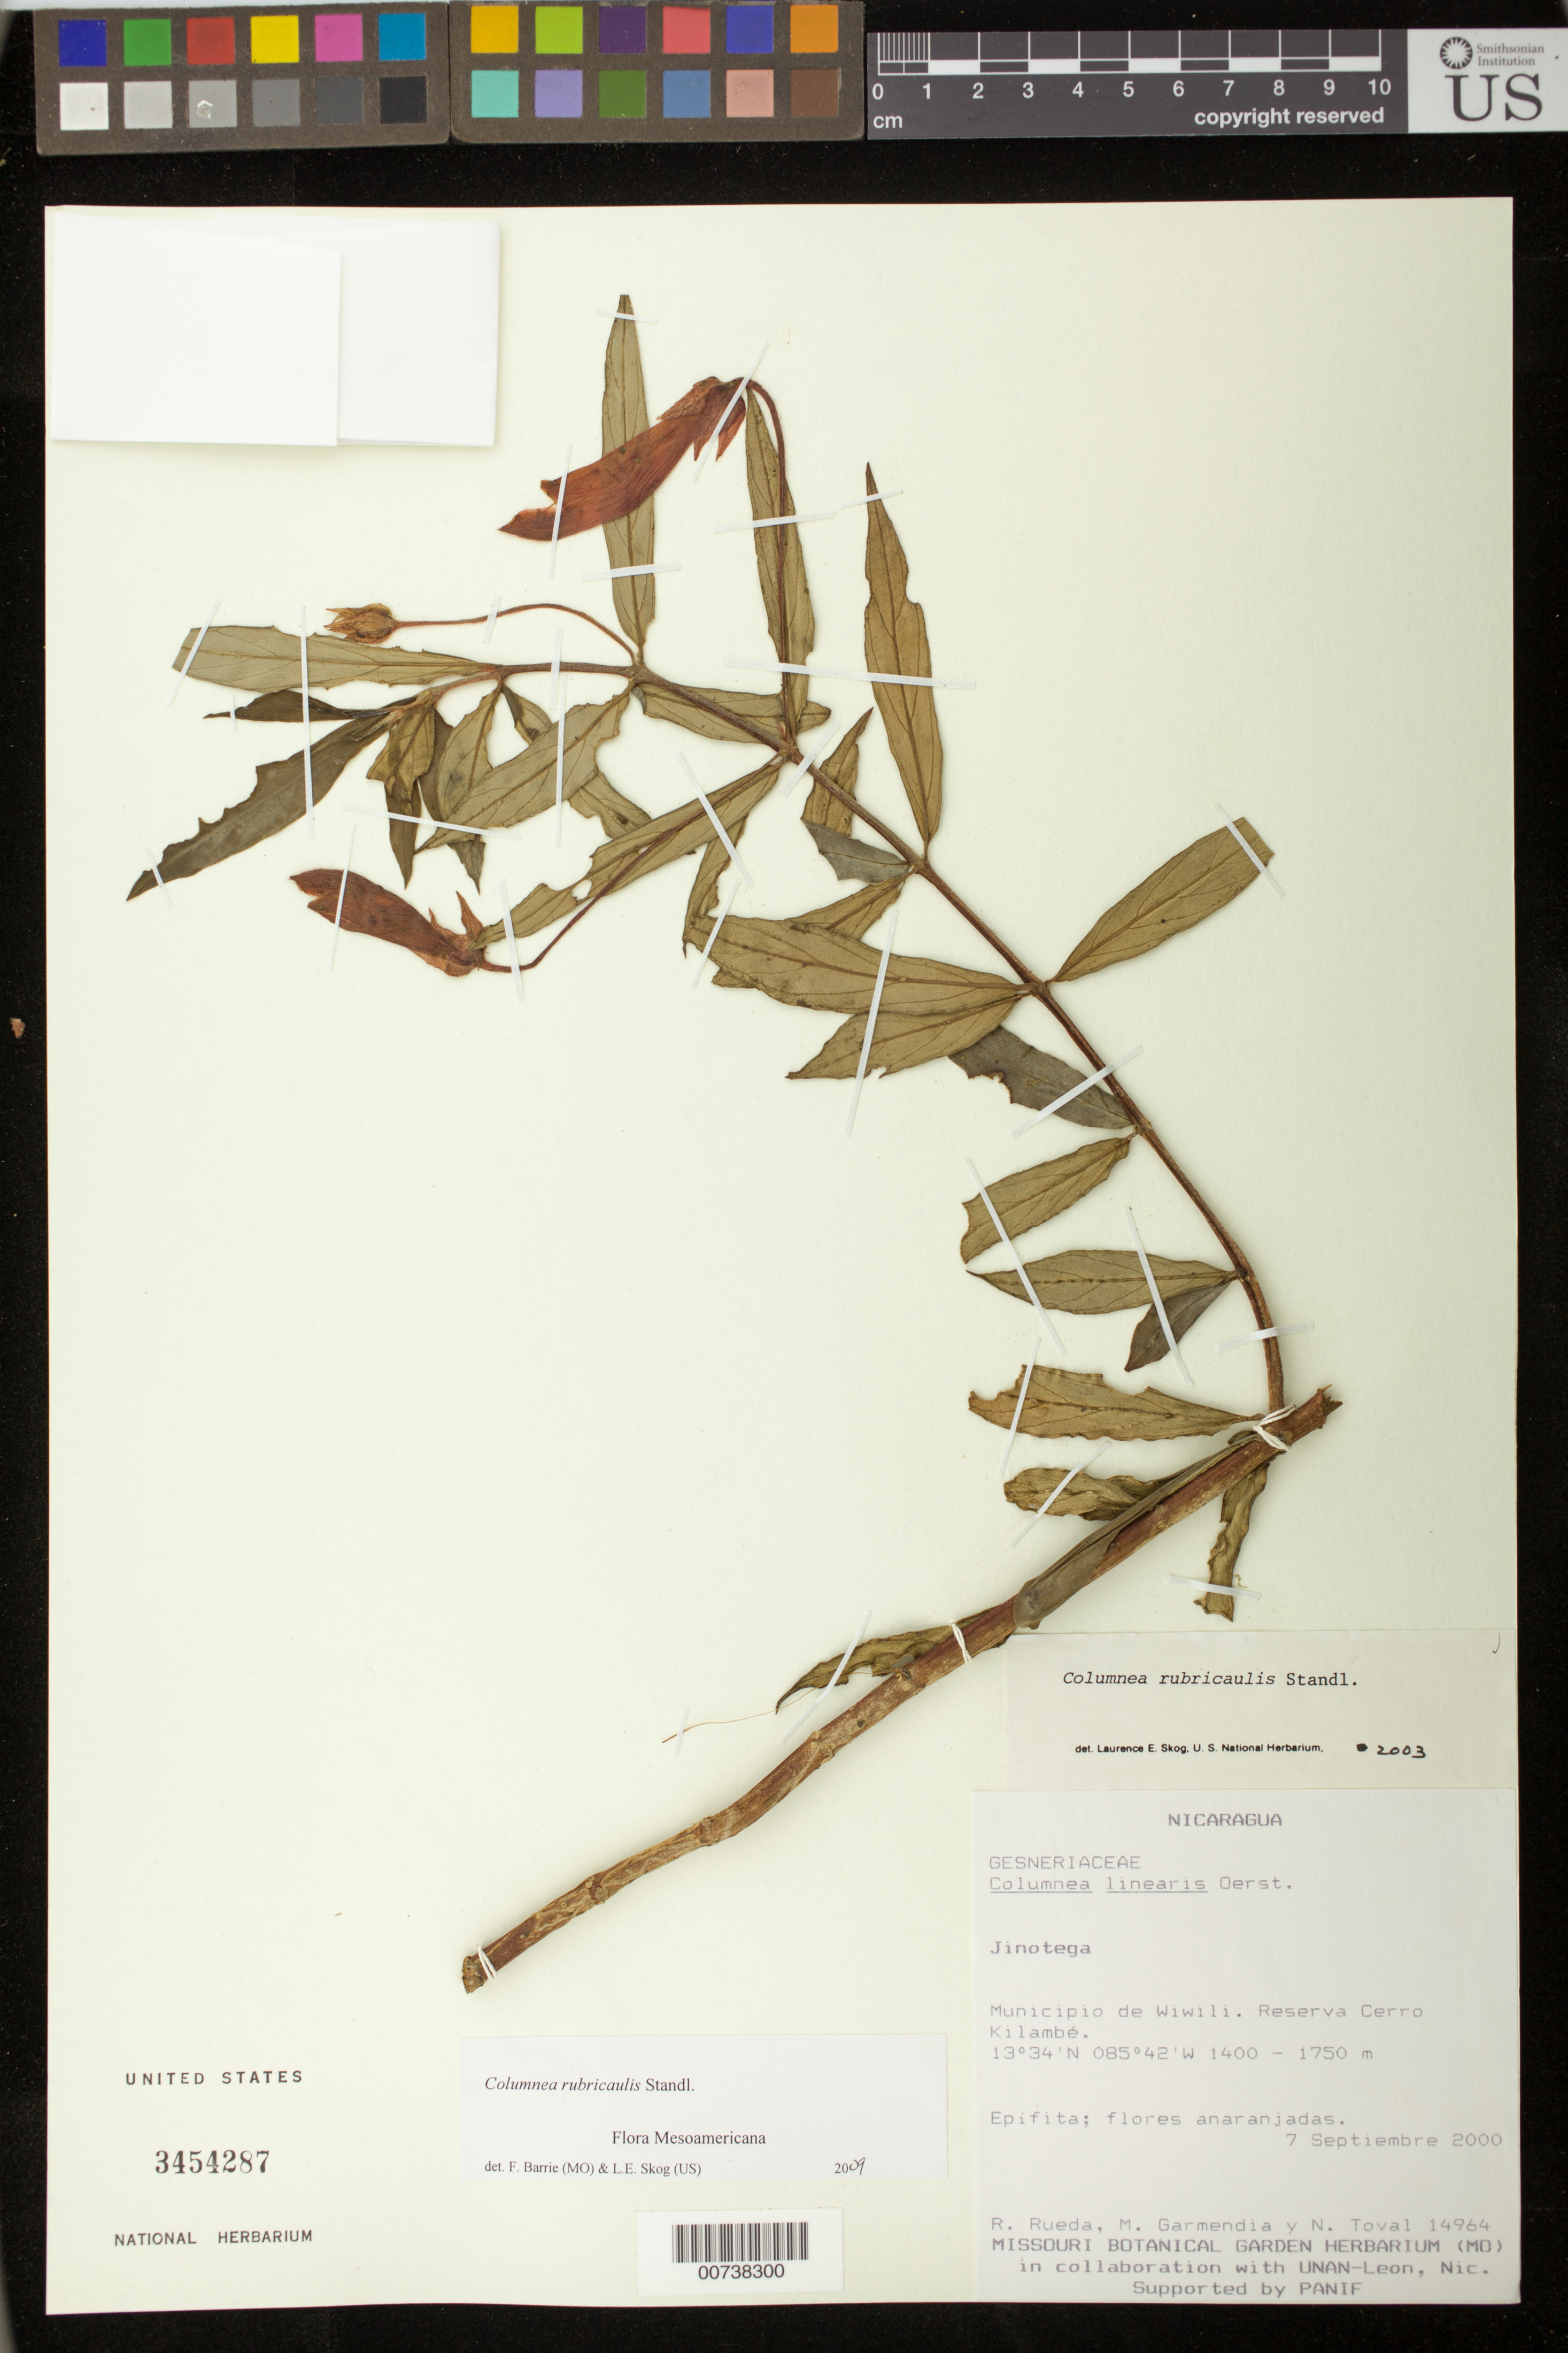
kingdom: Plantae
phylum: Tracheophyta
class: Magnoliopsida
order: Lamiales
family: Gesneriaceae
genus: Columnea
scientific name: Columnea rubricaulis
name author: Standl.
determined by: Skog, Laurence E.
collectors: R. Rueda, M. Garmendia & N. Toval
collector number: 14964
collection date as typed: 07 Sep 2000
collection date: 2000-09-07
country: Nicaragua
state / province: Jinotega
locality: Mpio. de Wiwili, Reserva Cerro Kilambé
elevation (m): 1400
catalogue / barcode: US 3454287